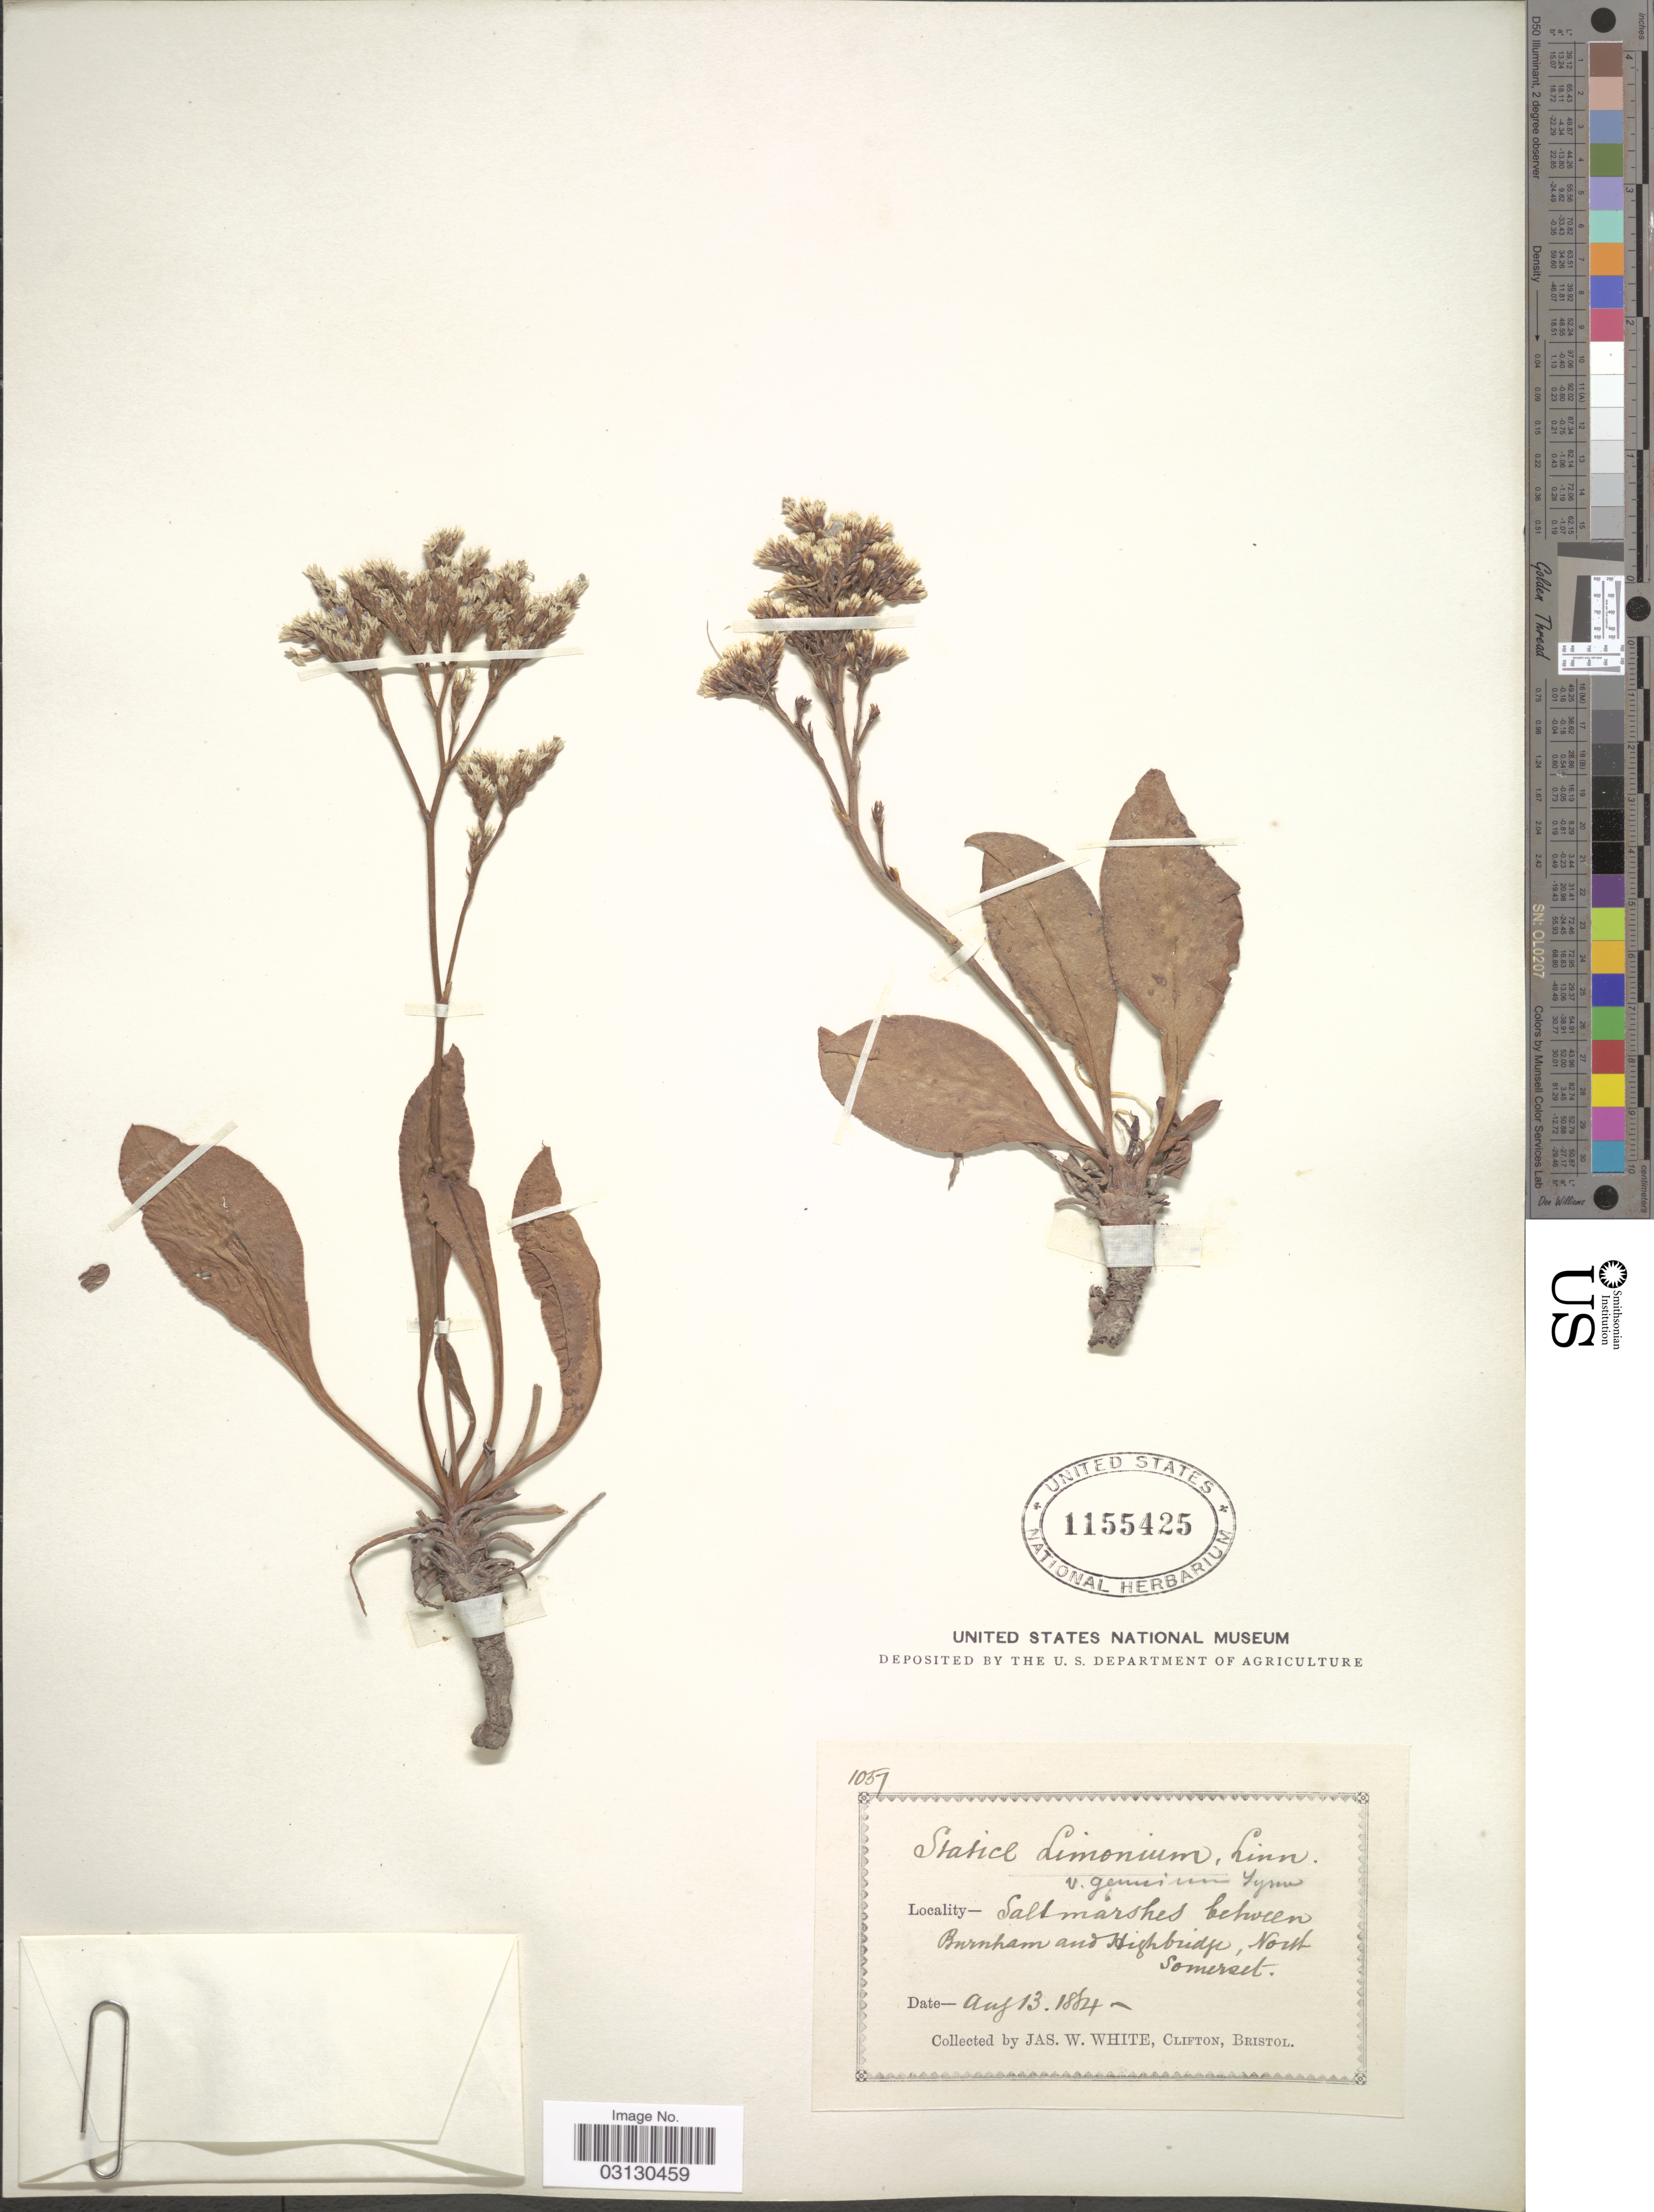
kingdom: Plantae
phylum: Tracheophyta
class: Magnoliopsida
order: Caryophyllales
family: Plumbaginaceae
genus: Limonium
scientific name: Limonium limonium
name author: (L.) A.Lyons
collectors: J. W. White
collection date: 1884-08-13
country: United Kingdom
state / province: England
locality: Salt marshes between Burnham and Highbridge, North Somerset.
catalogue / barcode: US 1155425